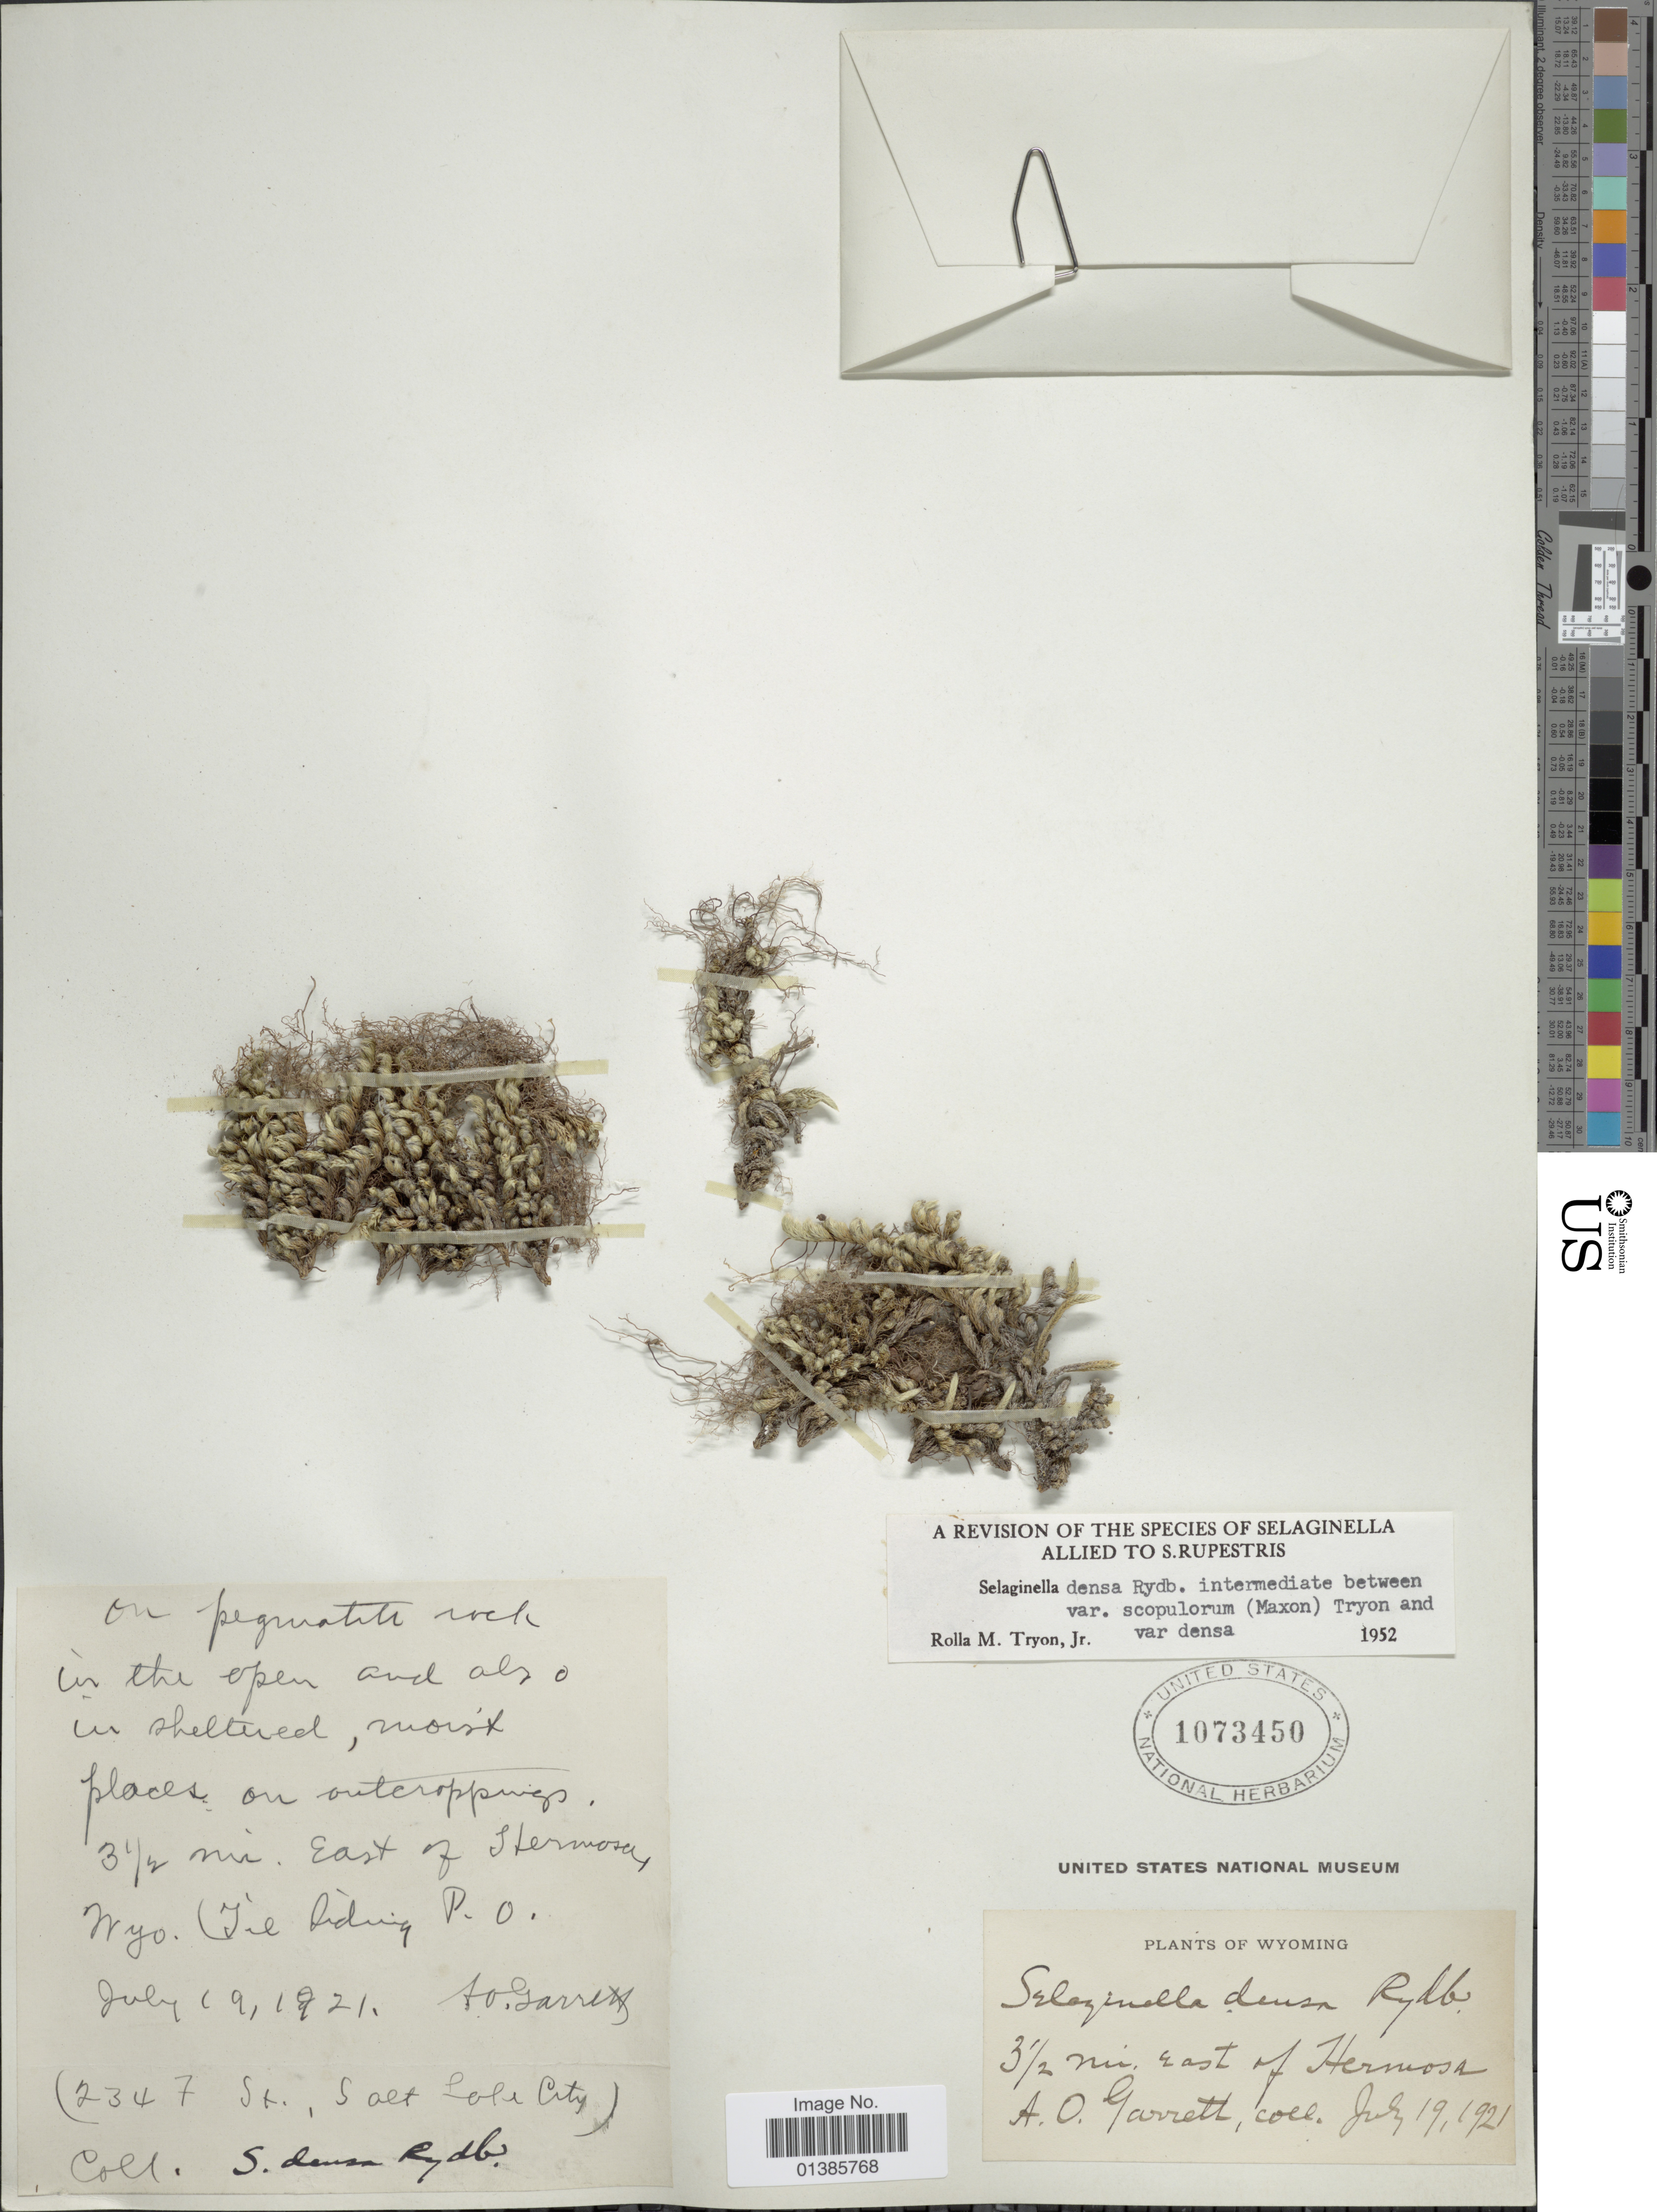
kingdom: Plantae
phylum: Tracheophyta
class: Lycopodiopsida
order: Selaginellales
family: Selaginellaceae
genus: Selaginella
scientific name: Selaginella densa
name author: Rydb.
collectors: A. O. Garrett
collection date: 1921-07-19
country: United States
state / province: Wyoming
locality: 3½ mi. east of Hermosa.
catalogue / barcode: US 1073450